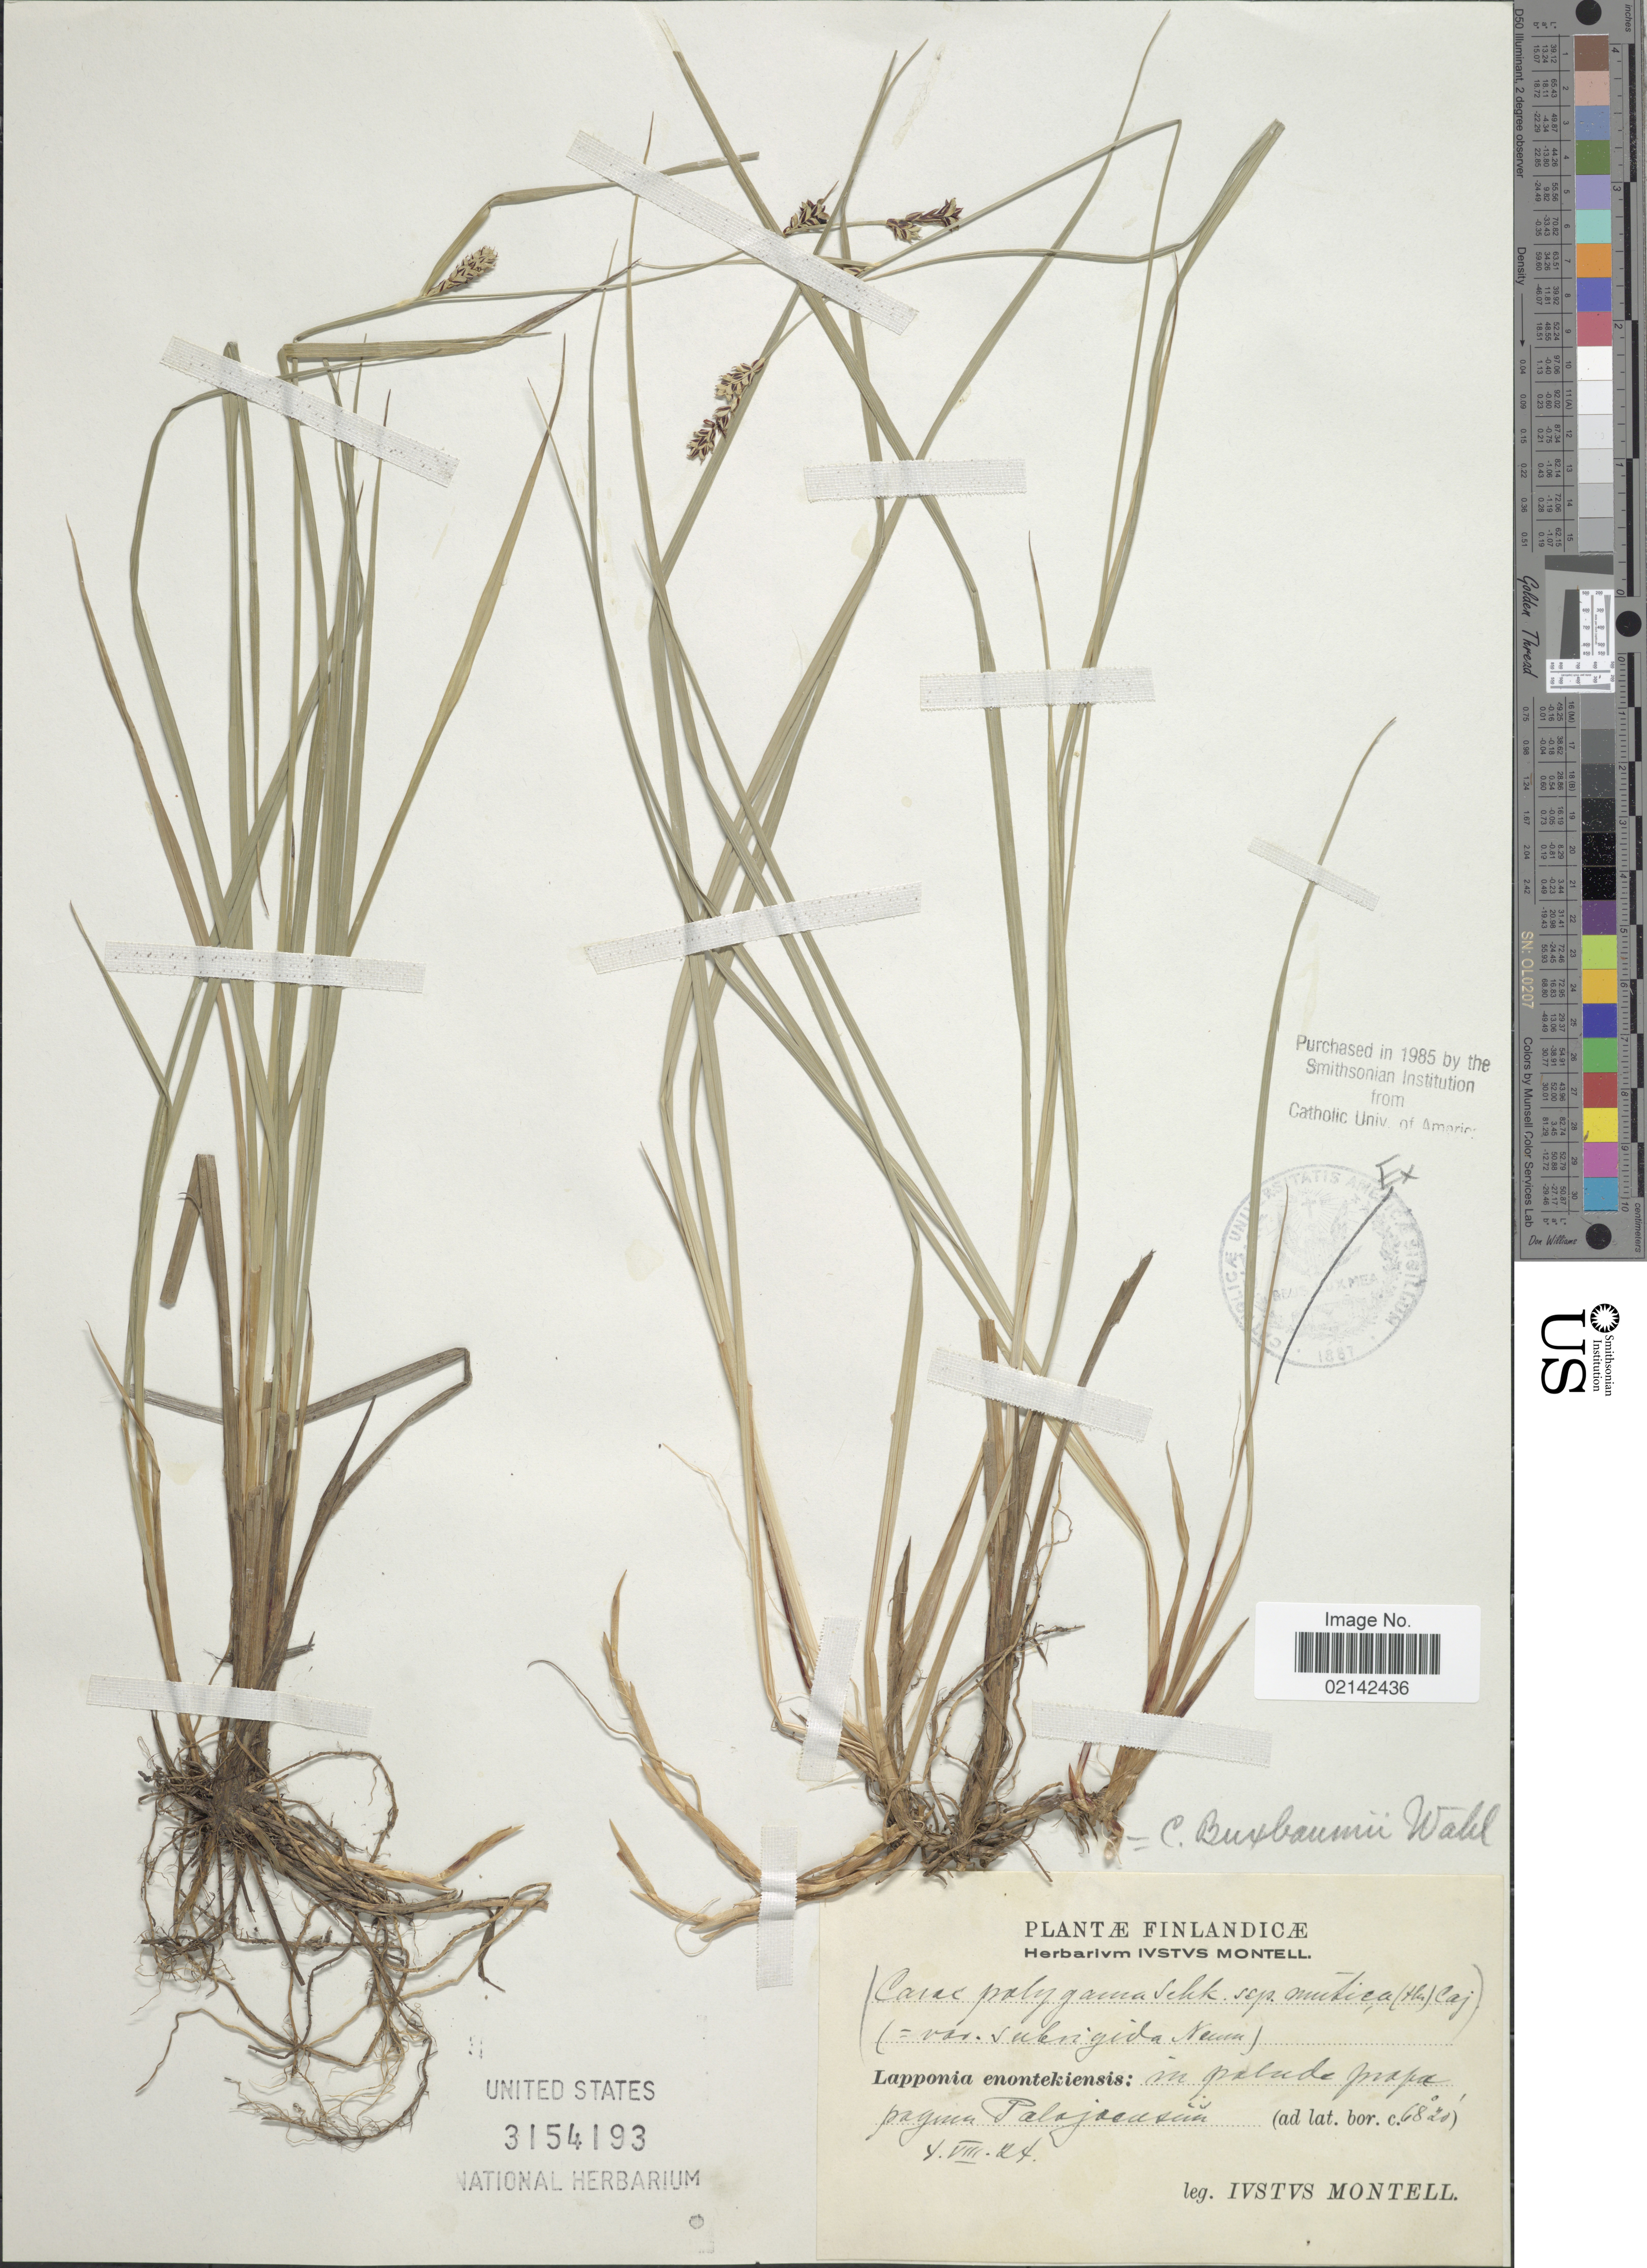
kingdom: Plantae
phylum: Tracheophyta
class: Liliopsida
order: Poales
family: Cyperaceae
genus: Carex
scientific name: Carex buxbaumii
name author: Wahlenb.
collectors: I. Montell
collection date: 1924-08-04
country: Finland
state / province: Lappi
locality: Lapponia enontekiensis: in palude prope pagum Palojoensuu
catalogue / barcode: US 3154193